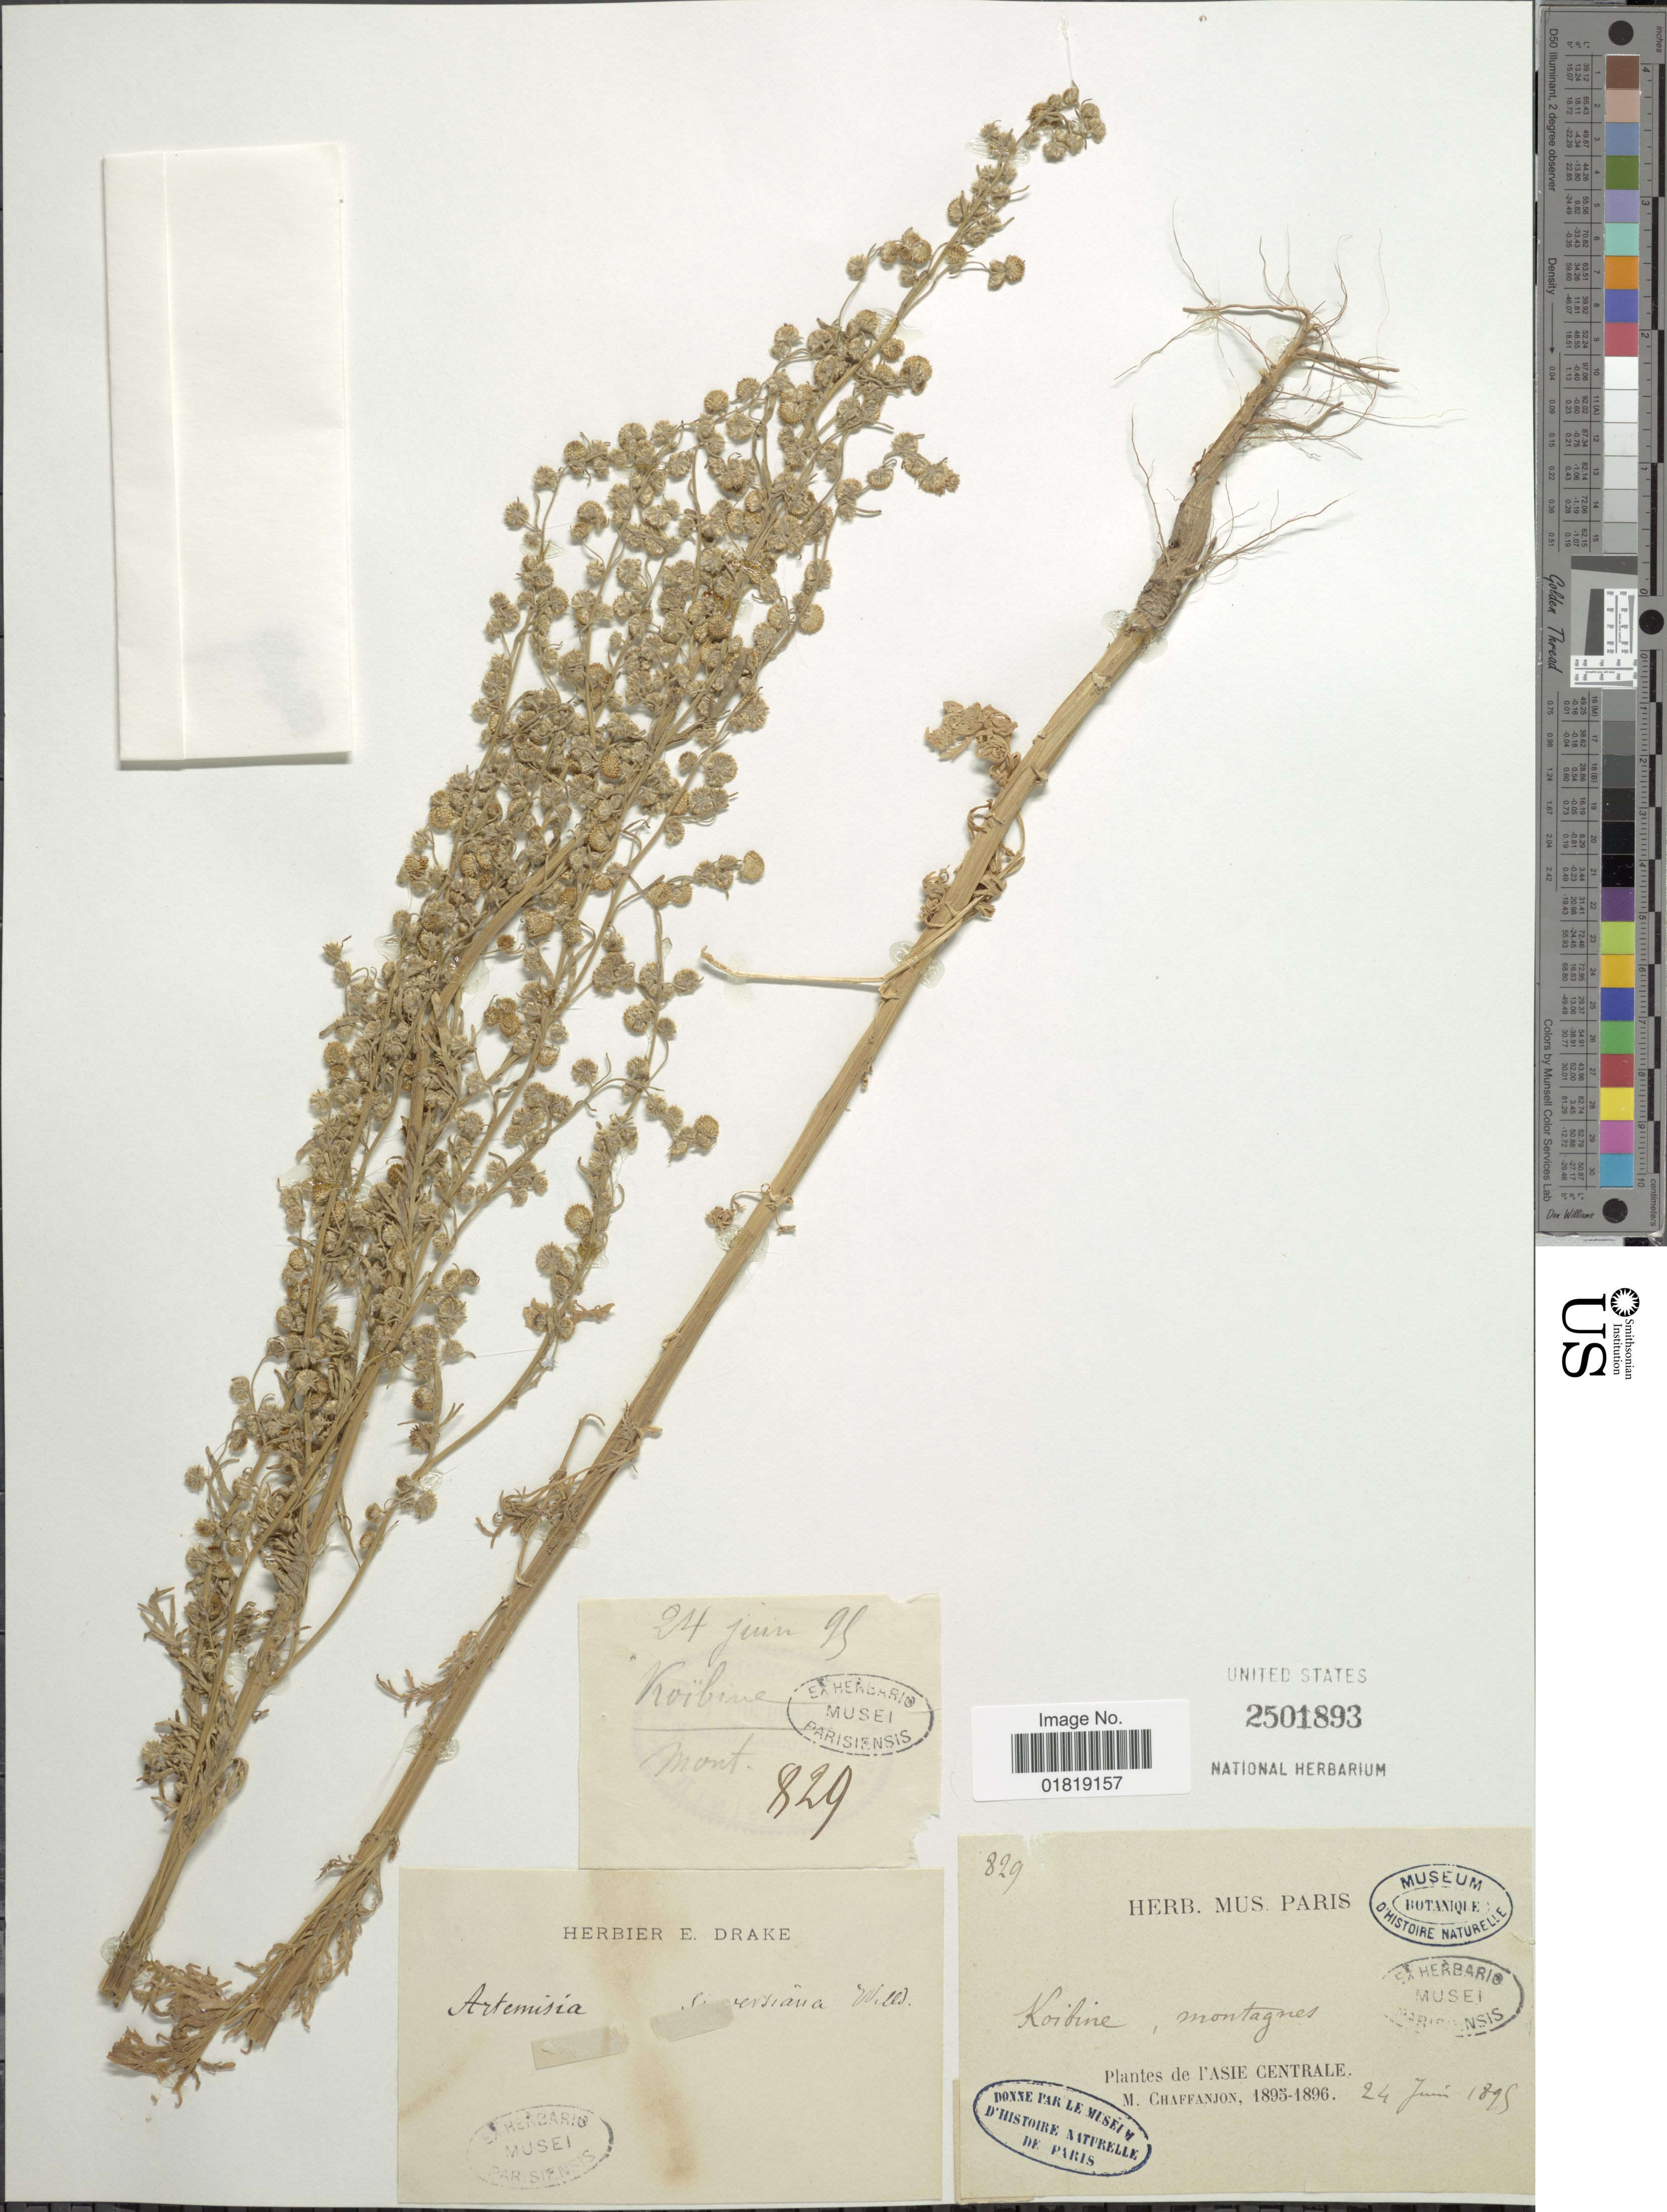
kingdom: Plantae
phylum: Tracheophyta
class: Magnoliopsida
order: Asterales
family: Asteraceae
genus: Artemisia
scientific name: Artemisia sieversiana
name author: Willd.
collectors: M. Chaffanjon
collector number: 829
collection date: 1895-06-24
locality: I'Asie Centrale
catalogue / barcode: US 2501893